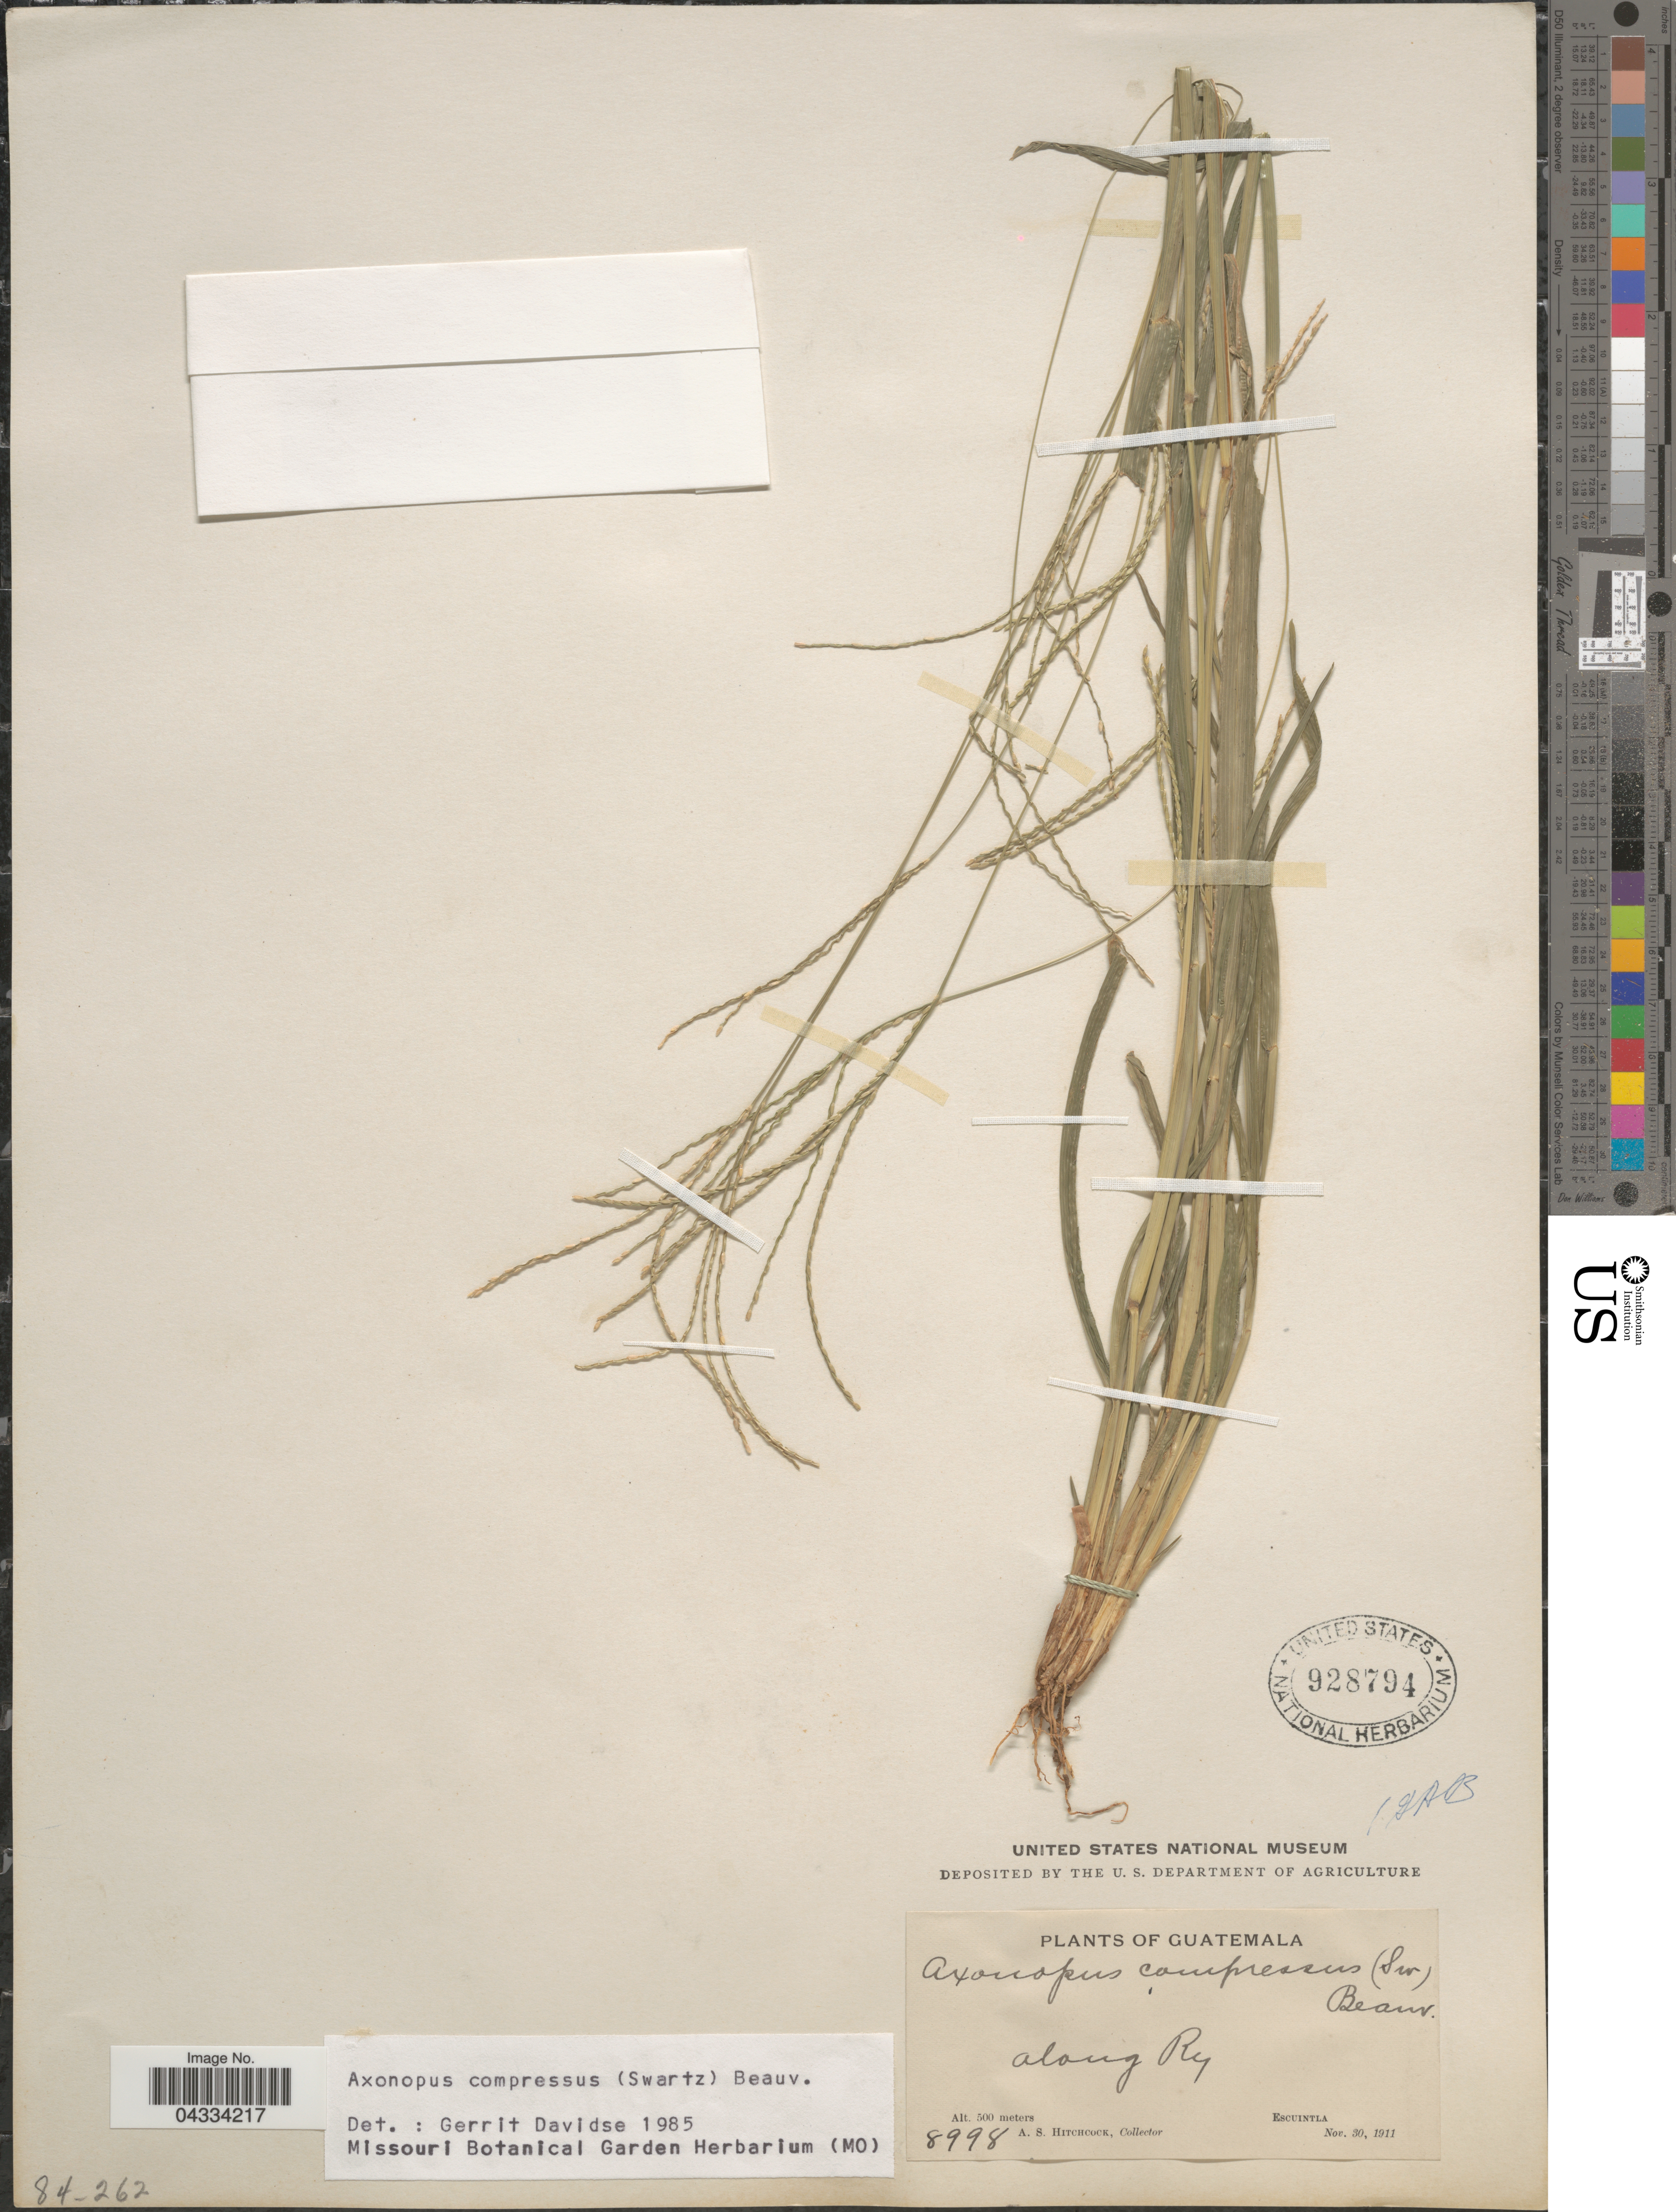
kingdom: Plantae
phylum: Tracheophyta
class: Liliopsida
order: Poales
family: Poaceae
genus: Axonopus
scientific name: Axonopus compressus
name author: (Sw.) P. Beauv.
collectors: A. S. Hitchcock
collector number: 8998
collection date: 1911-11-30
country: Guatemala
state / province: Escuintla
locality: Along Ry.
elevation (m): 500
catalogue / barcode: US 928794